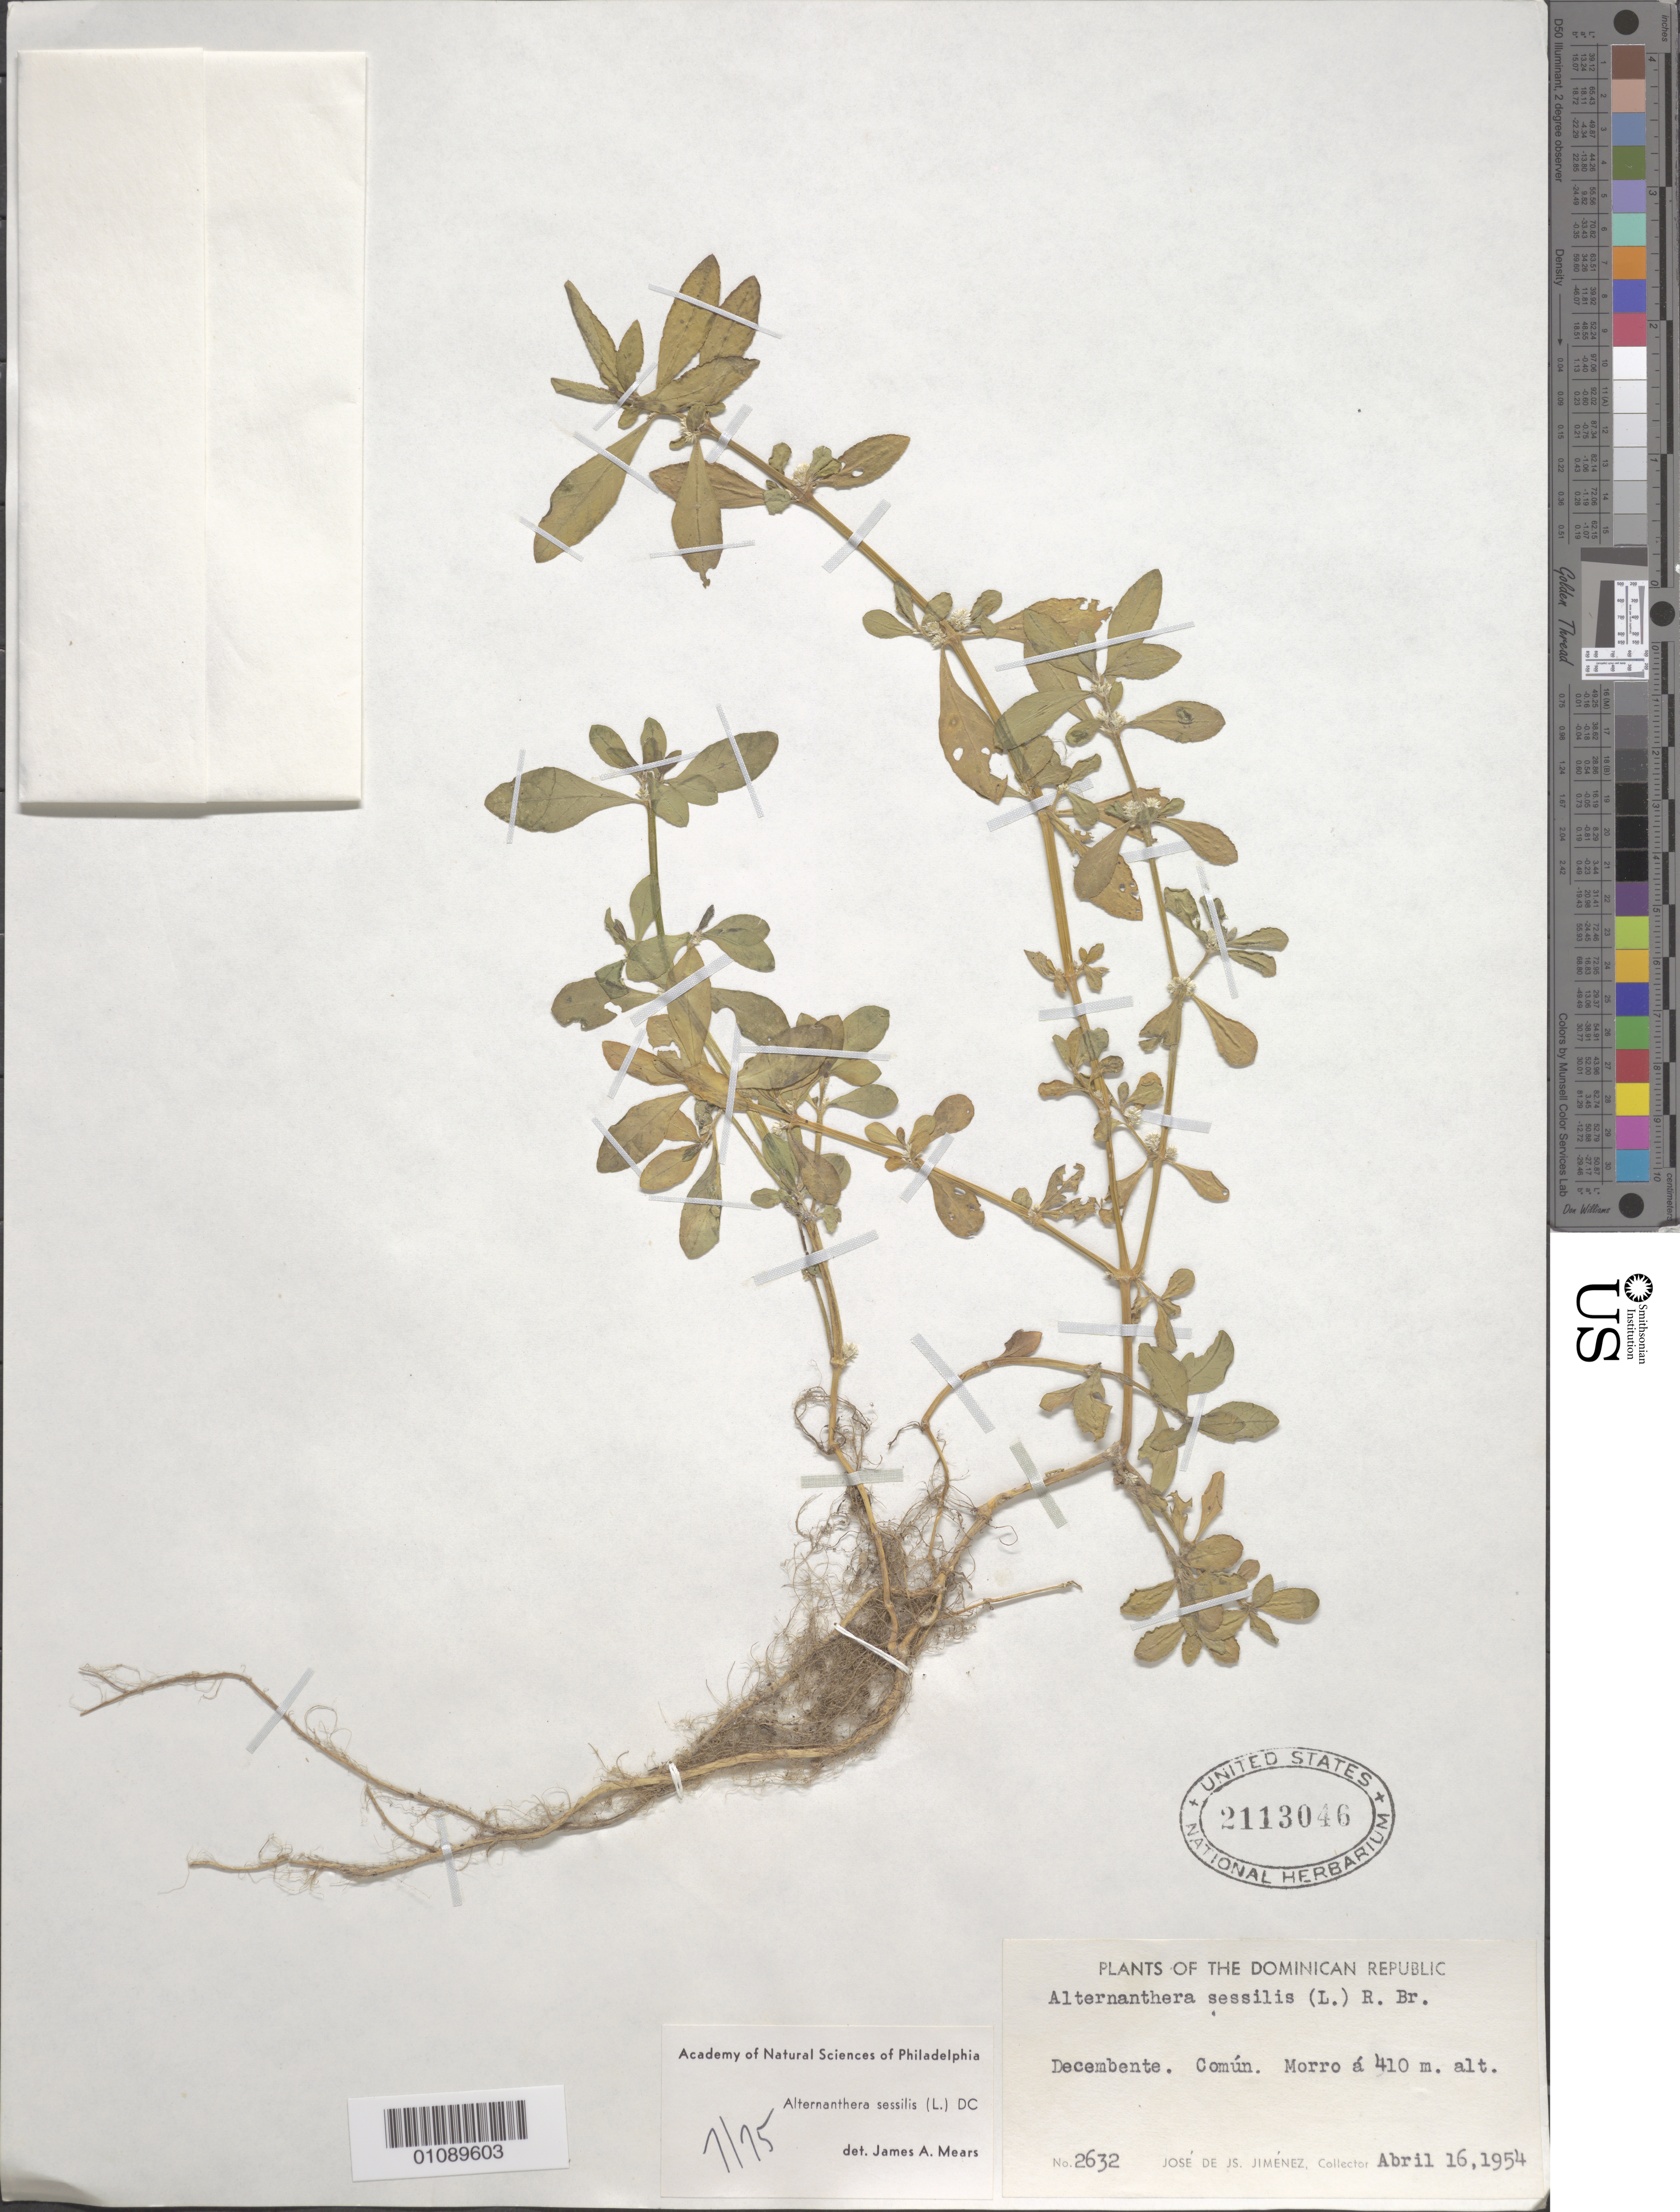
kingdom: Plantae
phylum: Tracheophyta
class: Magnoliopsida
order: Caryophyllales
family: Amaranthaceae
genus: Alternanthera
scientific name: Alternanthera sessilis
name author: (L.) DC.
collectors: J. J. Jiménez Almonte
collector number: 2632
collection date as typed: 16 Apr 1954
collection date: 1954-04-16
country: Dominican Republic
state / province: La Vega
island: Hispaniola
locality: Morro.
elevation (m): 410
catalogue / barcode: US 2113046